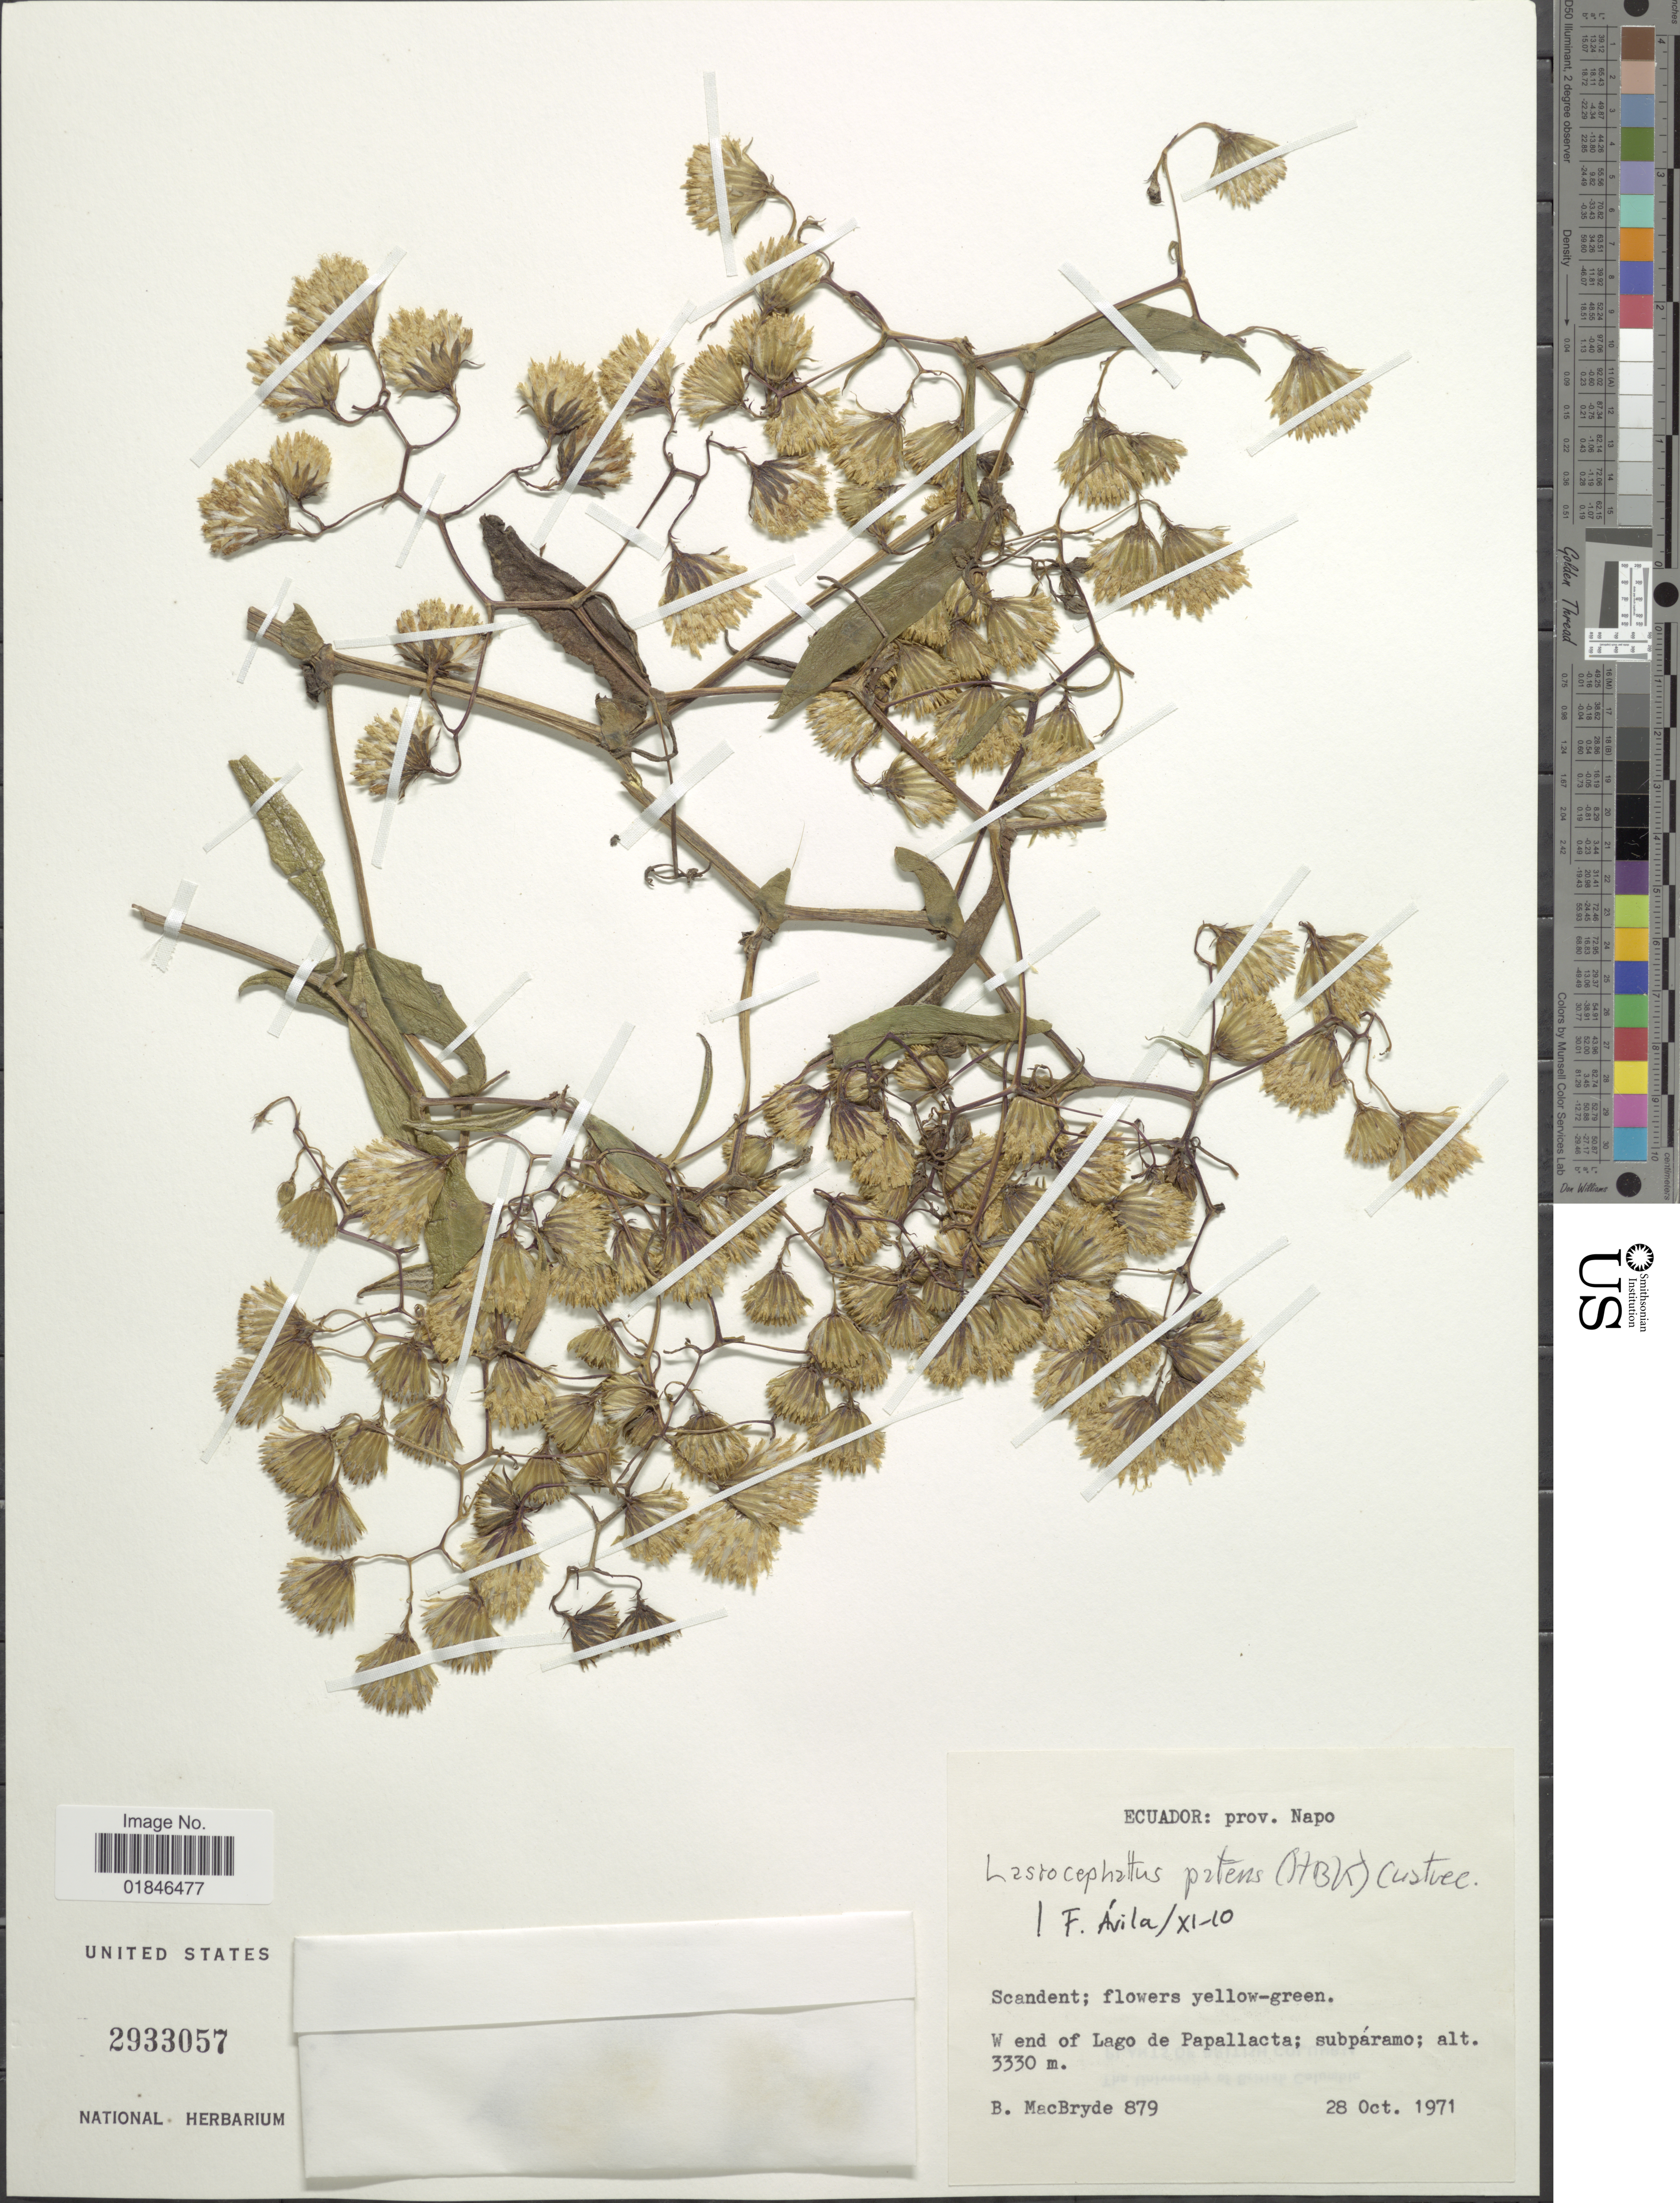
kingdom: Plantae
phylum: Tracheophyta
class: Magnoliopsida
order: Asterales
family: Asteraceae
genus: Senecio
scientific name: Senecio patens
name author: (Kunth) DC.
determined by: Salomon, Luciana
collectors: B. MacBryde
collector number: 879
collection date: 1971-10-28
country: Ecuador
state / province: Napo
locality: Ecuador: Prov. Napo. W end Lago de Papallacta; subparamo.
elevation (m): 3330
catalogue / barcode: US 2933057